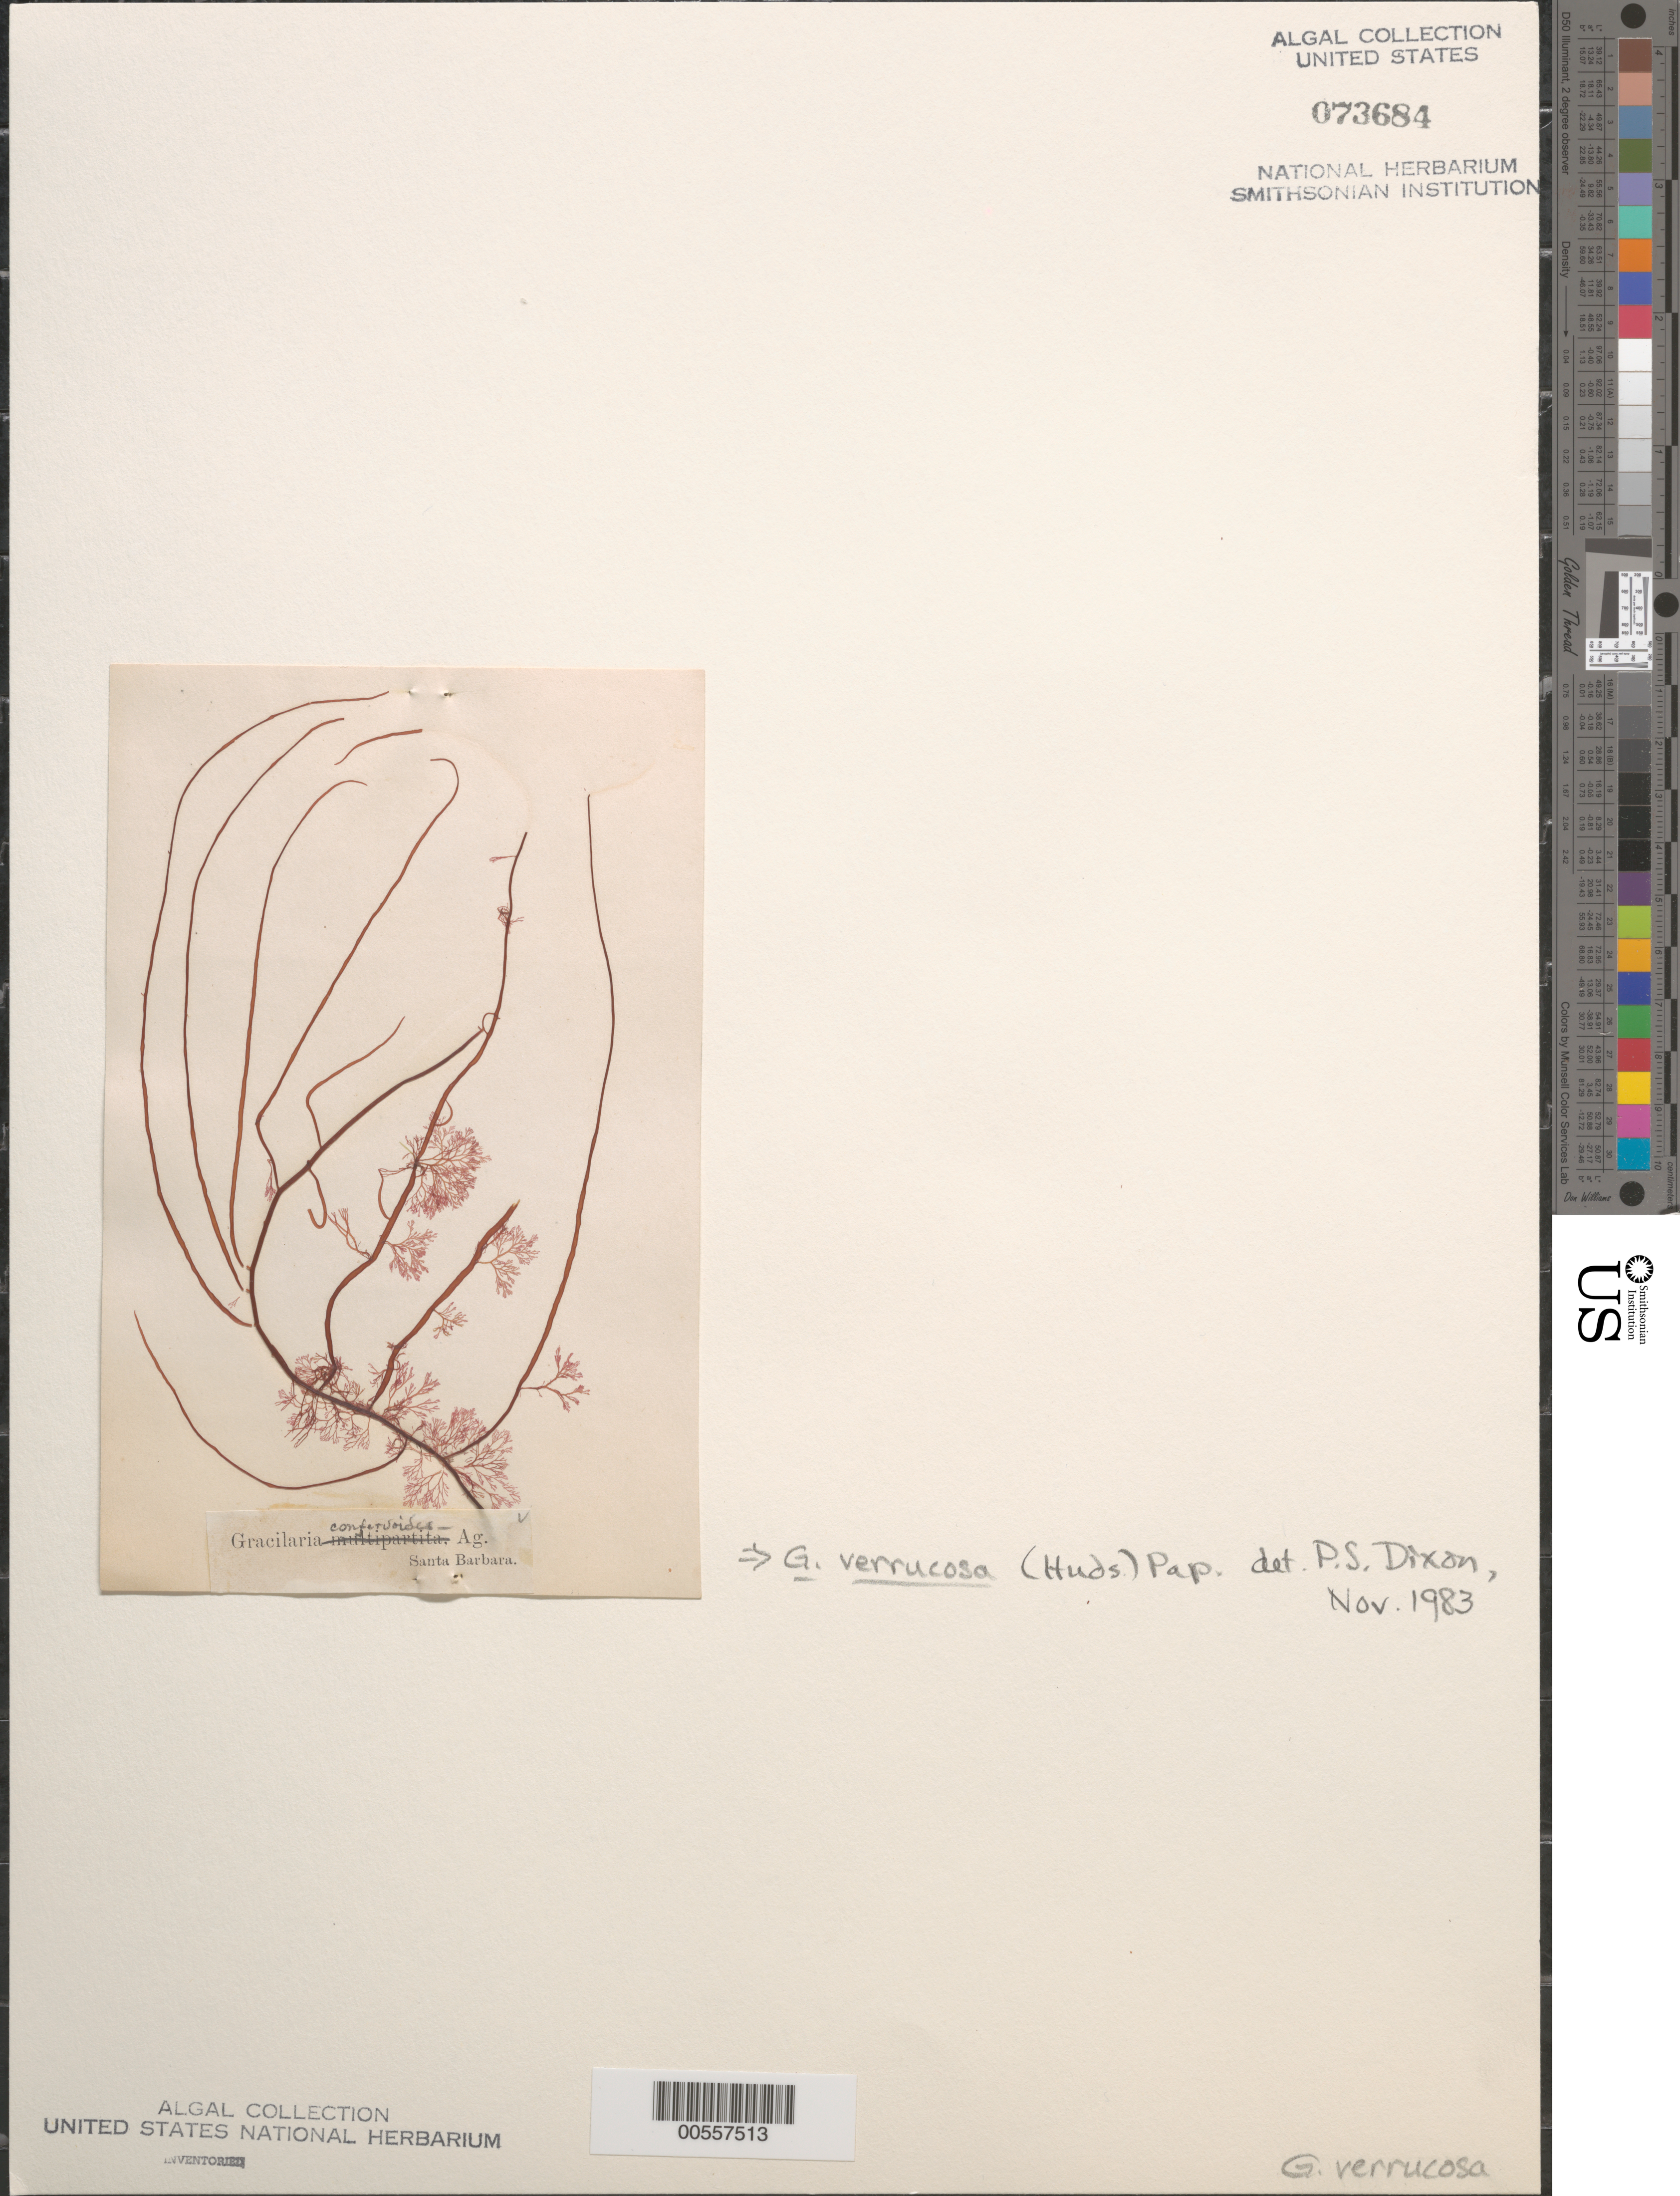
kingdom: Plantae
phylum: Rhodophyta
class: Florideophyceae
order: Gracilariales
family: Gracilariaceae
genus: Gracilariopsis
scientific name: Gracilariopsis longissima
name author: (S.G. Gmel.) Steentoft et al.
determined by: Algae name updating Project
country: United States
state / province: California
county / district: Santa Barbara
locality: Santa Barbara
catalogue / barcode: US 73684